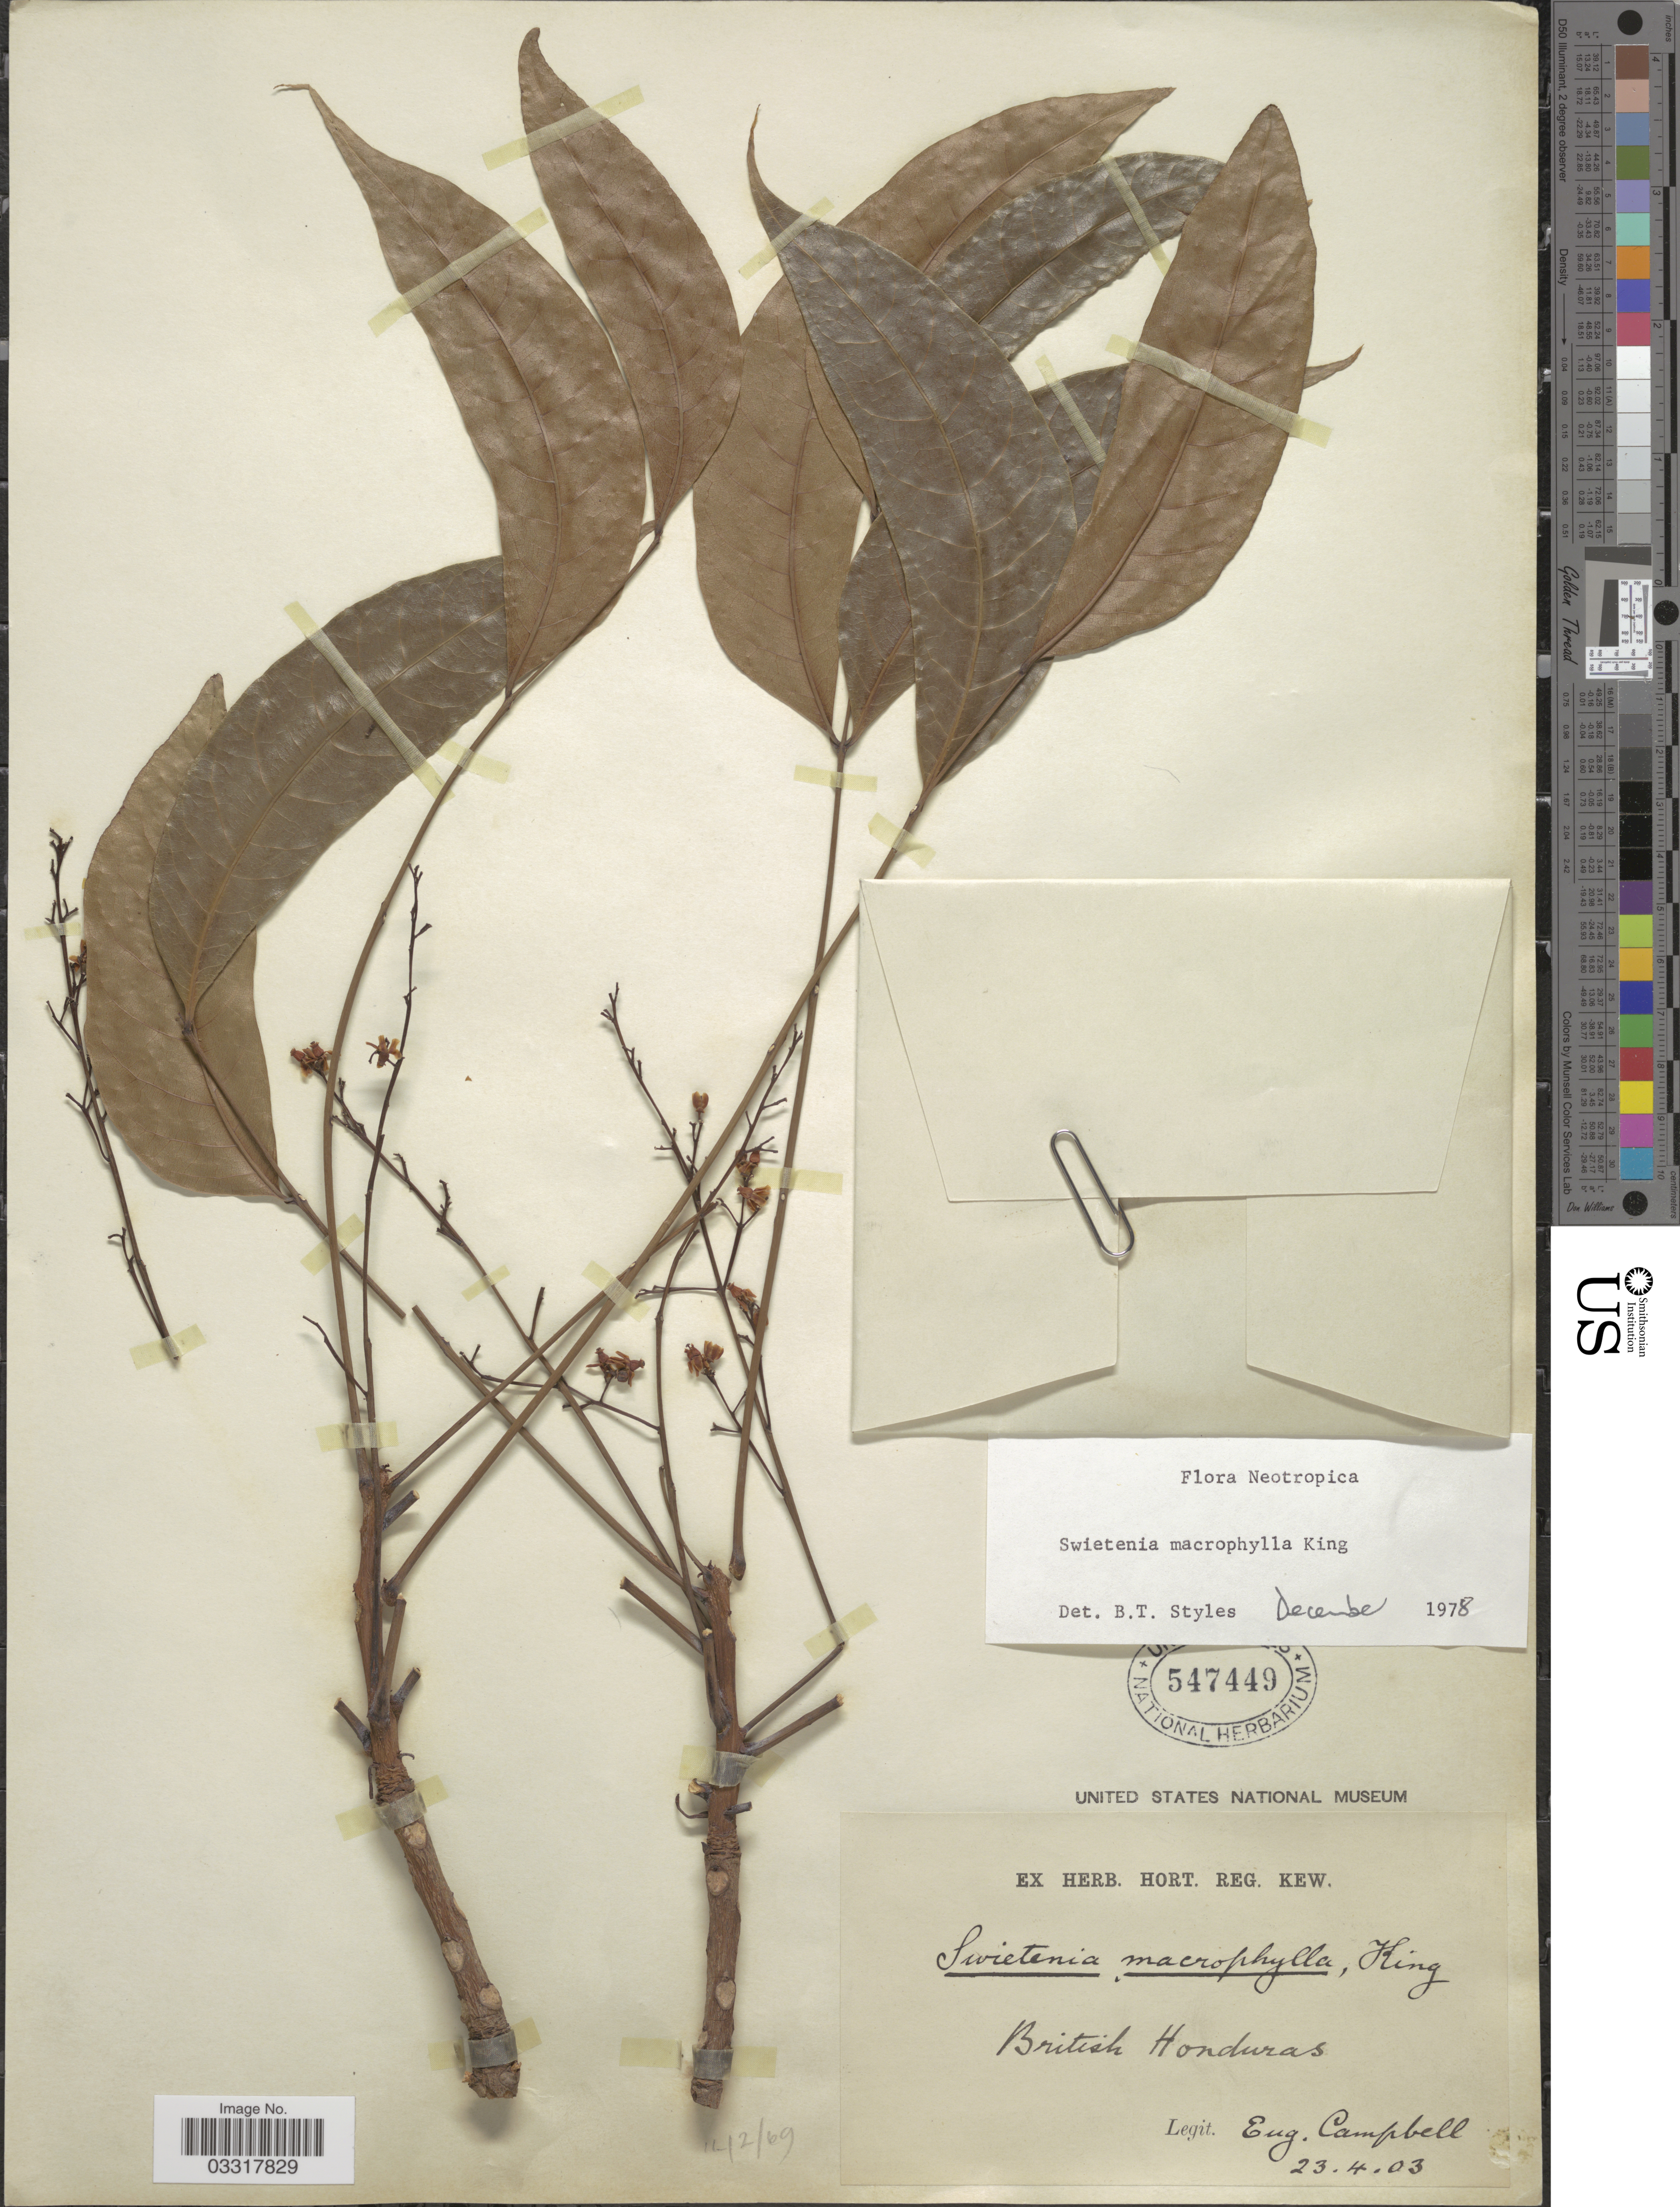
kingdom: Plantae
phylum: Tracheophyta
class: Magnoliopsida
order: Sapindales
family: Meliaceae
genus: Swietenia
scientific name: Swietenia macrophylla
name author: King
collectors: E. Campbell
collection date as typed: Transcribed d/m/y: 23/4/3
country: Belize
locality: British Honduras.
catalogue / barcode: US 547449